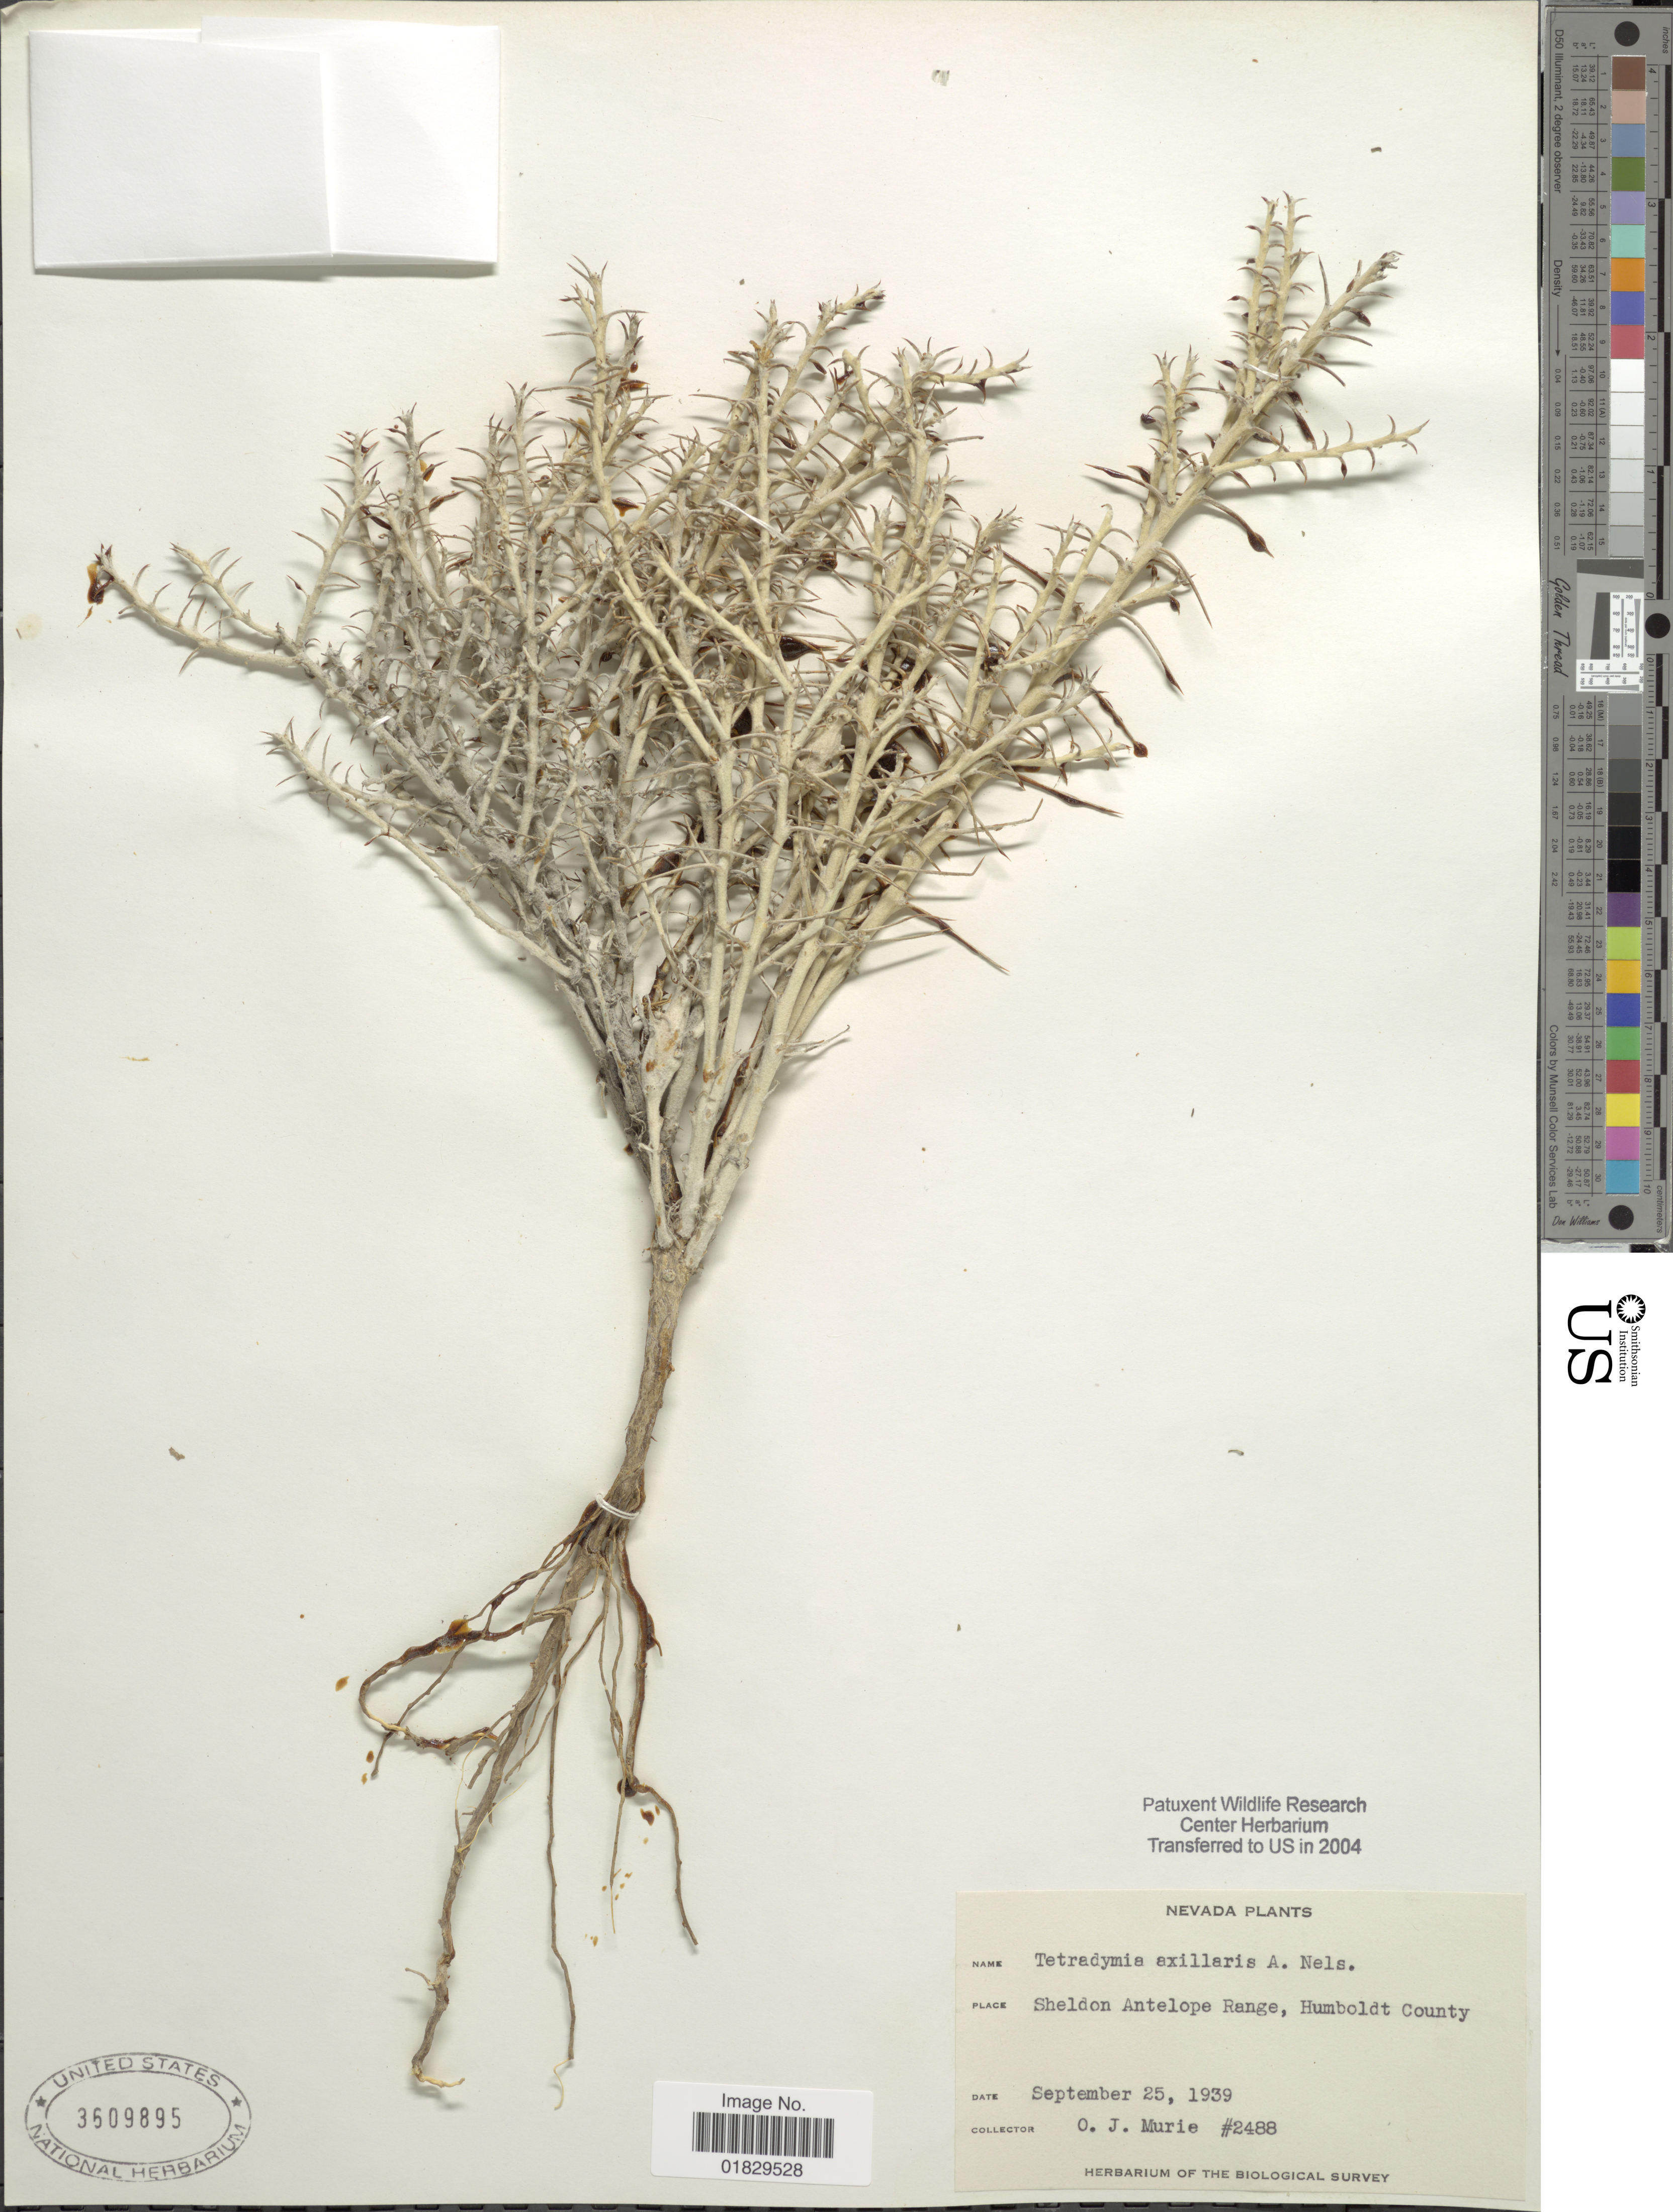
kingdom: Plantae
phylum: Tracheophyta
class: Magnoliopsida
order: Asterales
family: Asteraceae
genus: Tetradymia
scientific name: Tetradymia axillaris var. axillaris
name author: A. Nelson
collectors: O. Murie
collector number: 2488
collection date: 1939-09-25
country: United States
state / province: Nevada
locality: Sheldon Antelope Range, Humboldt County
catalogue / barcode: US 3609895